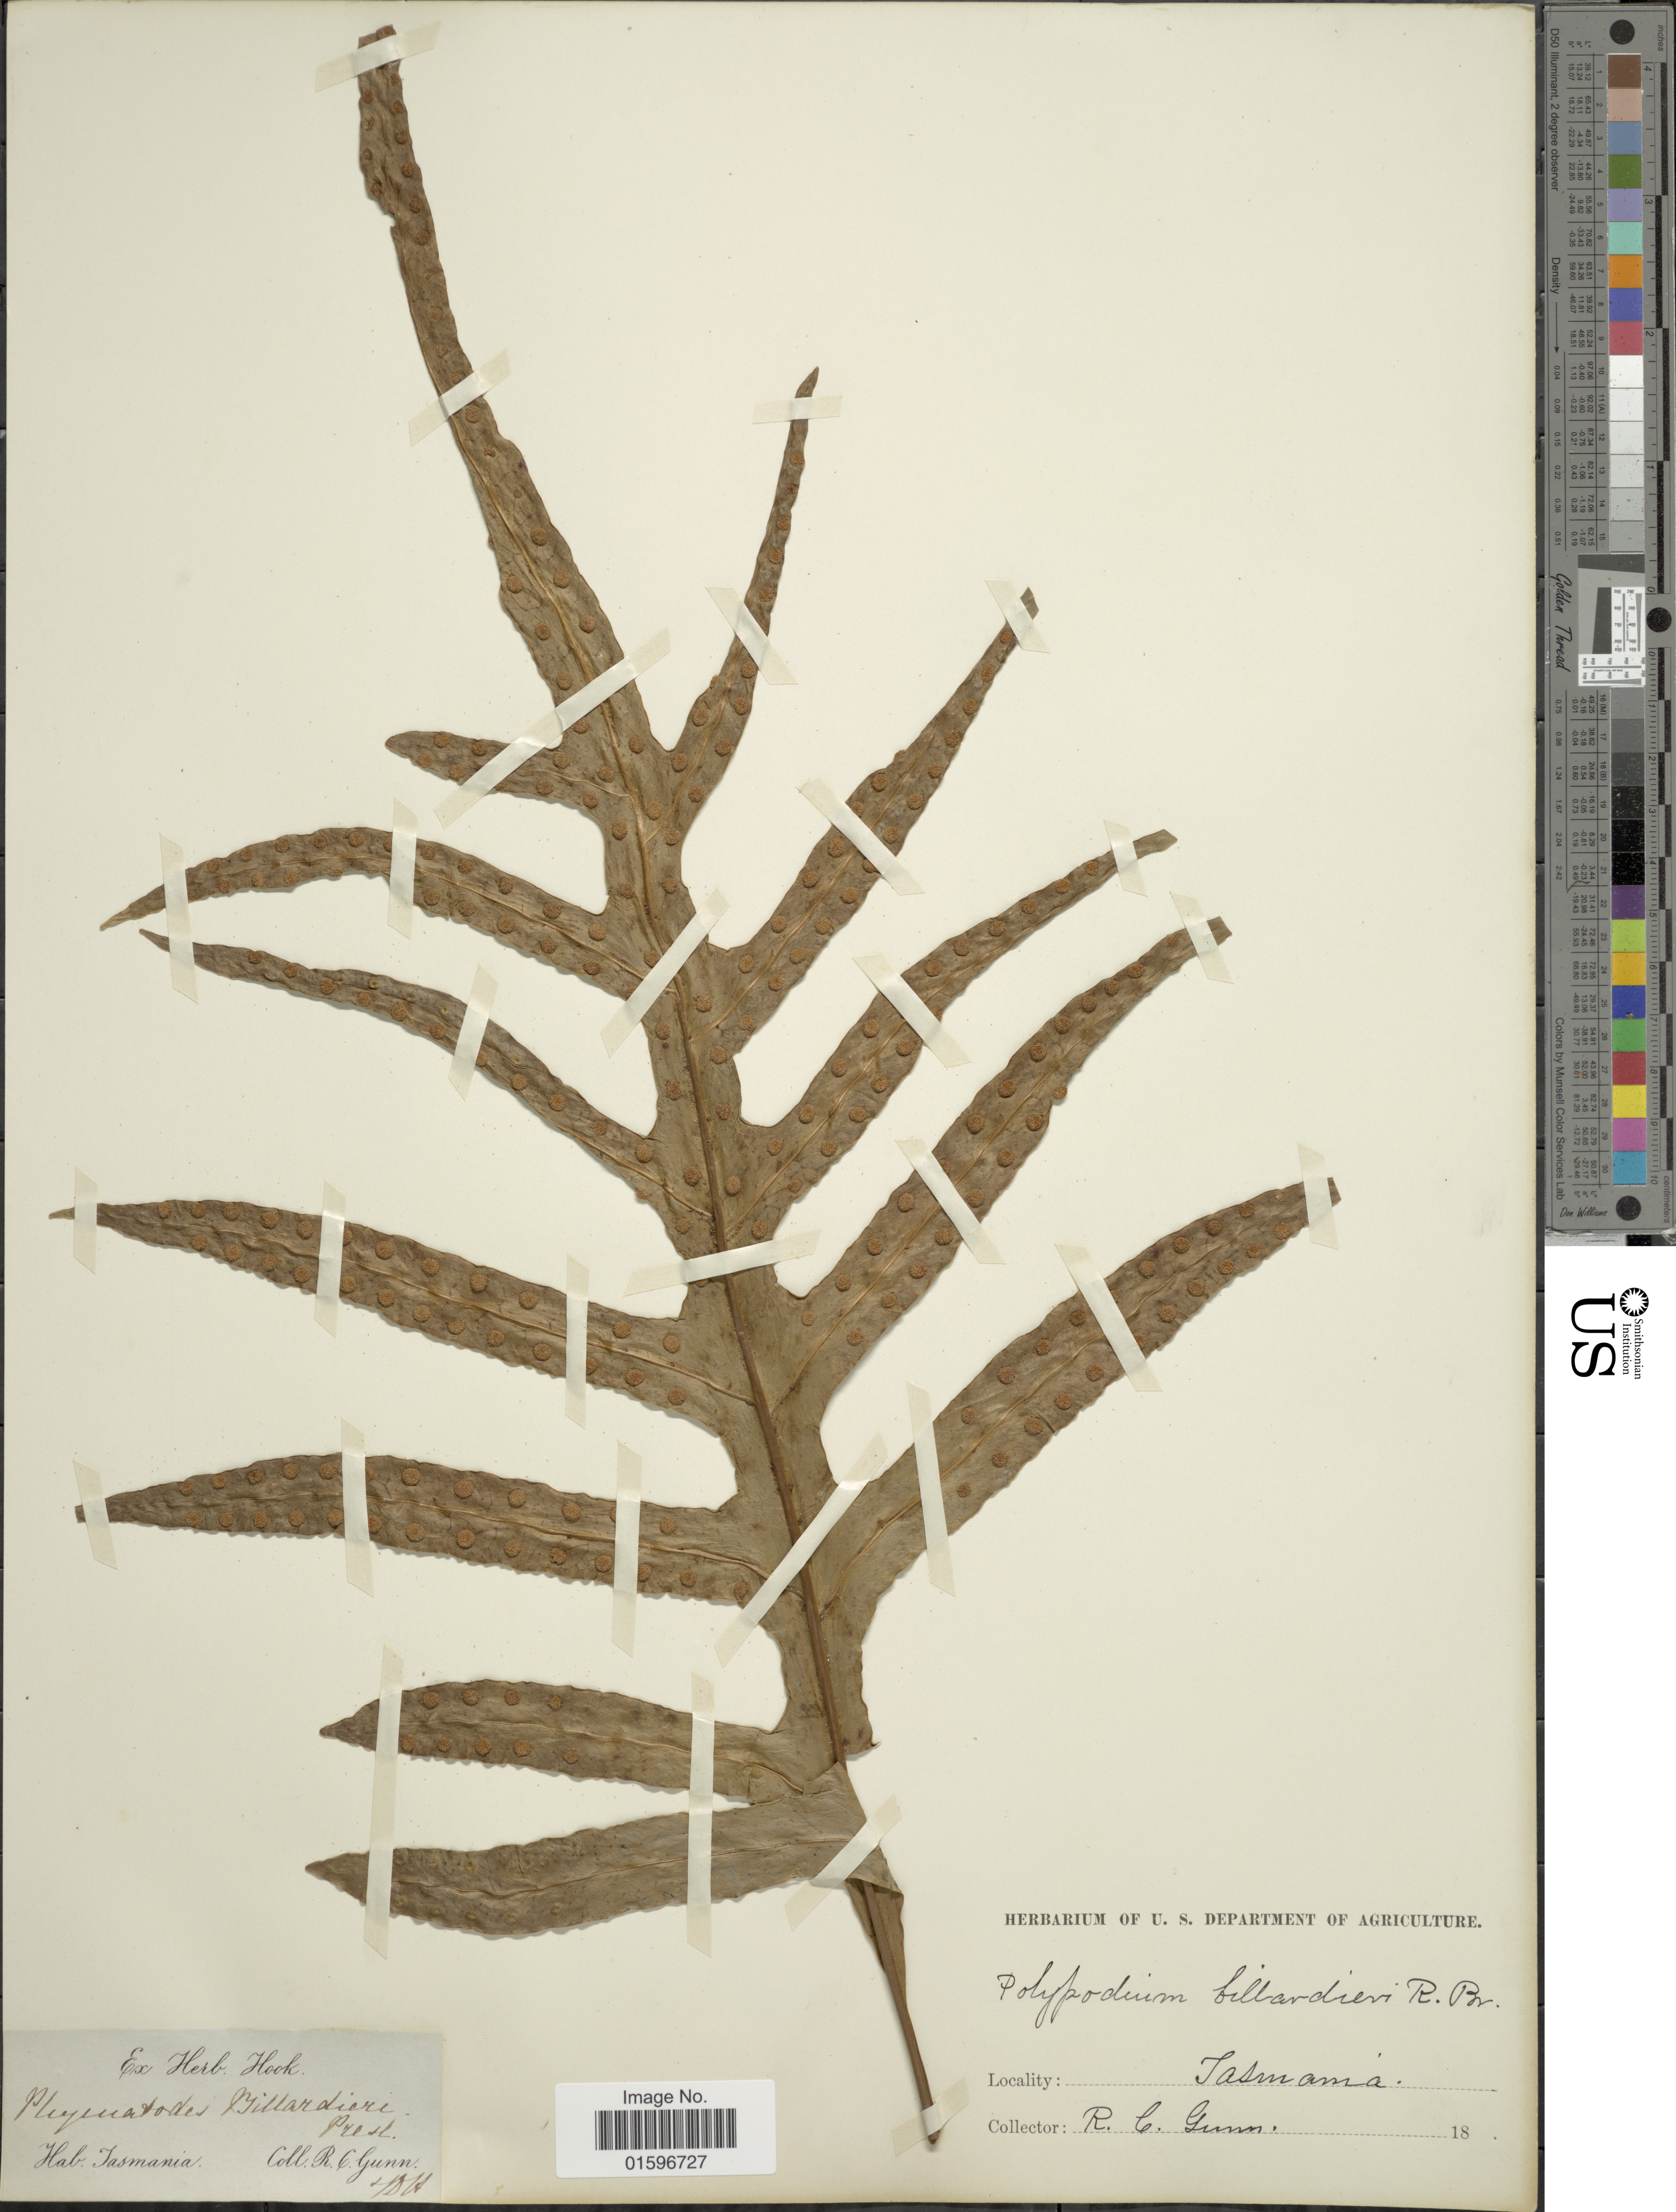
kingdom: Plantae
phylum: Tracheophyta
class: Polypodiopsida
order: Polypodiales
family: Polypodiaceae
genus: Polypodium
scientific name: Polypodium diversifolium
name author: Sw.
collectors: R. Gunn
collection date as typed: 18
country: Australia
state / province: Tasmania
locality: Tasmania